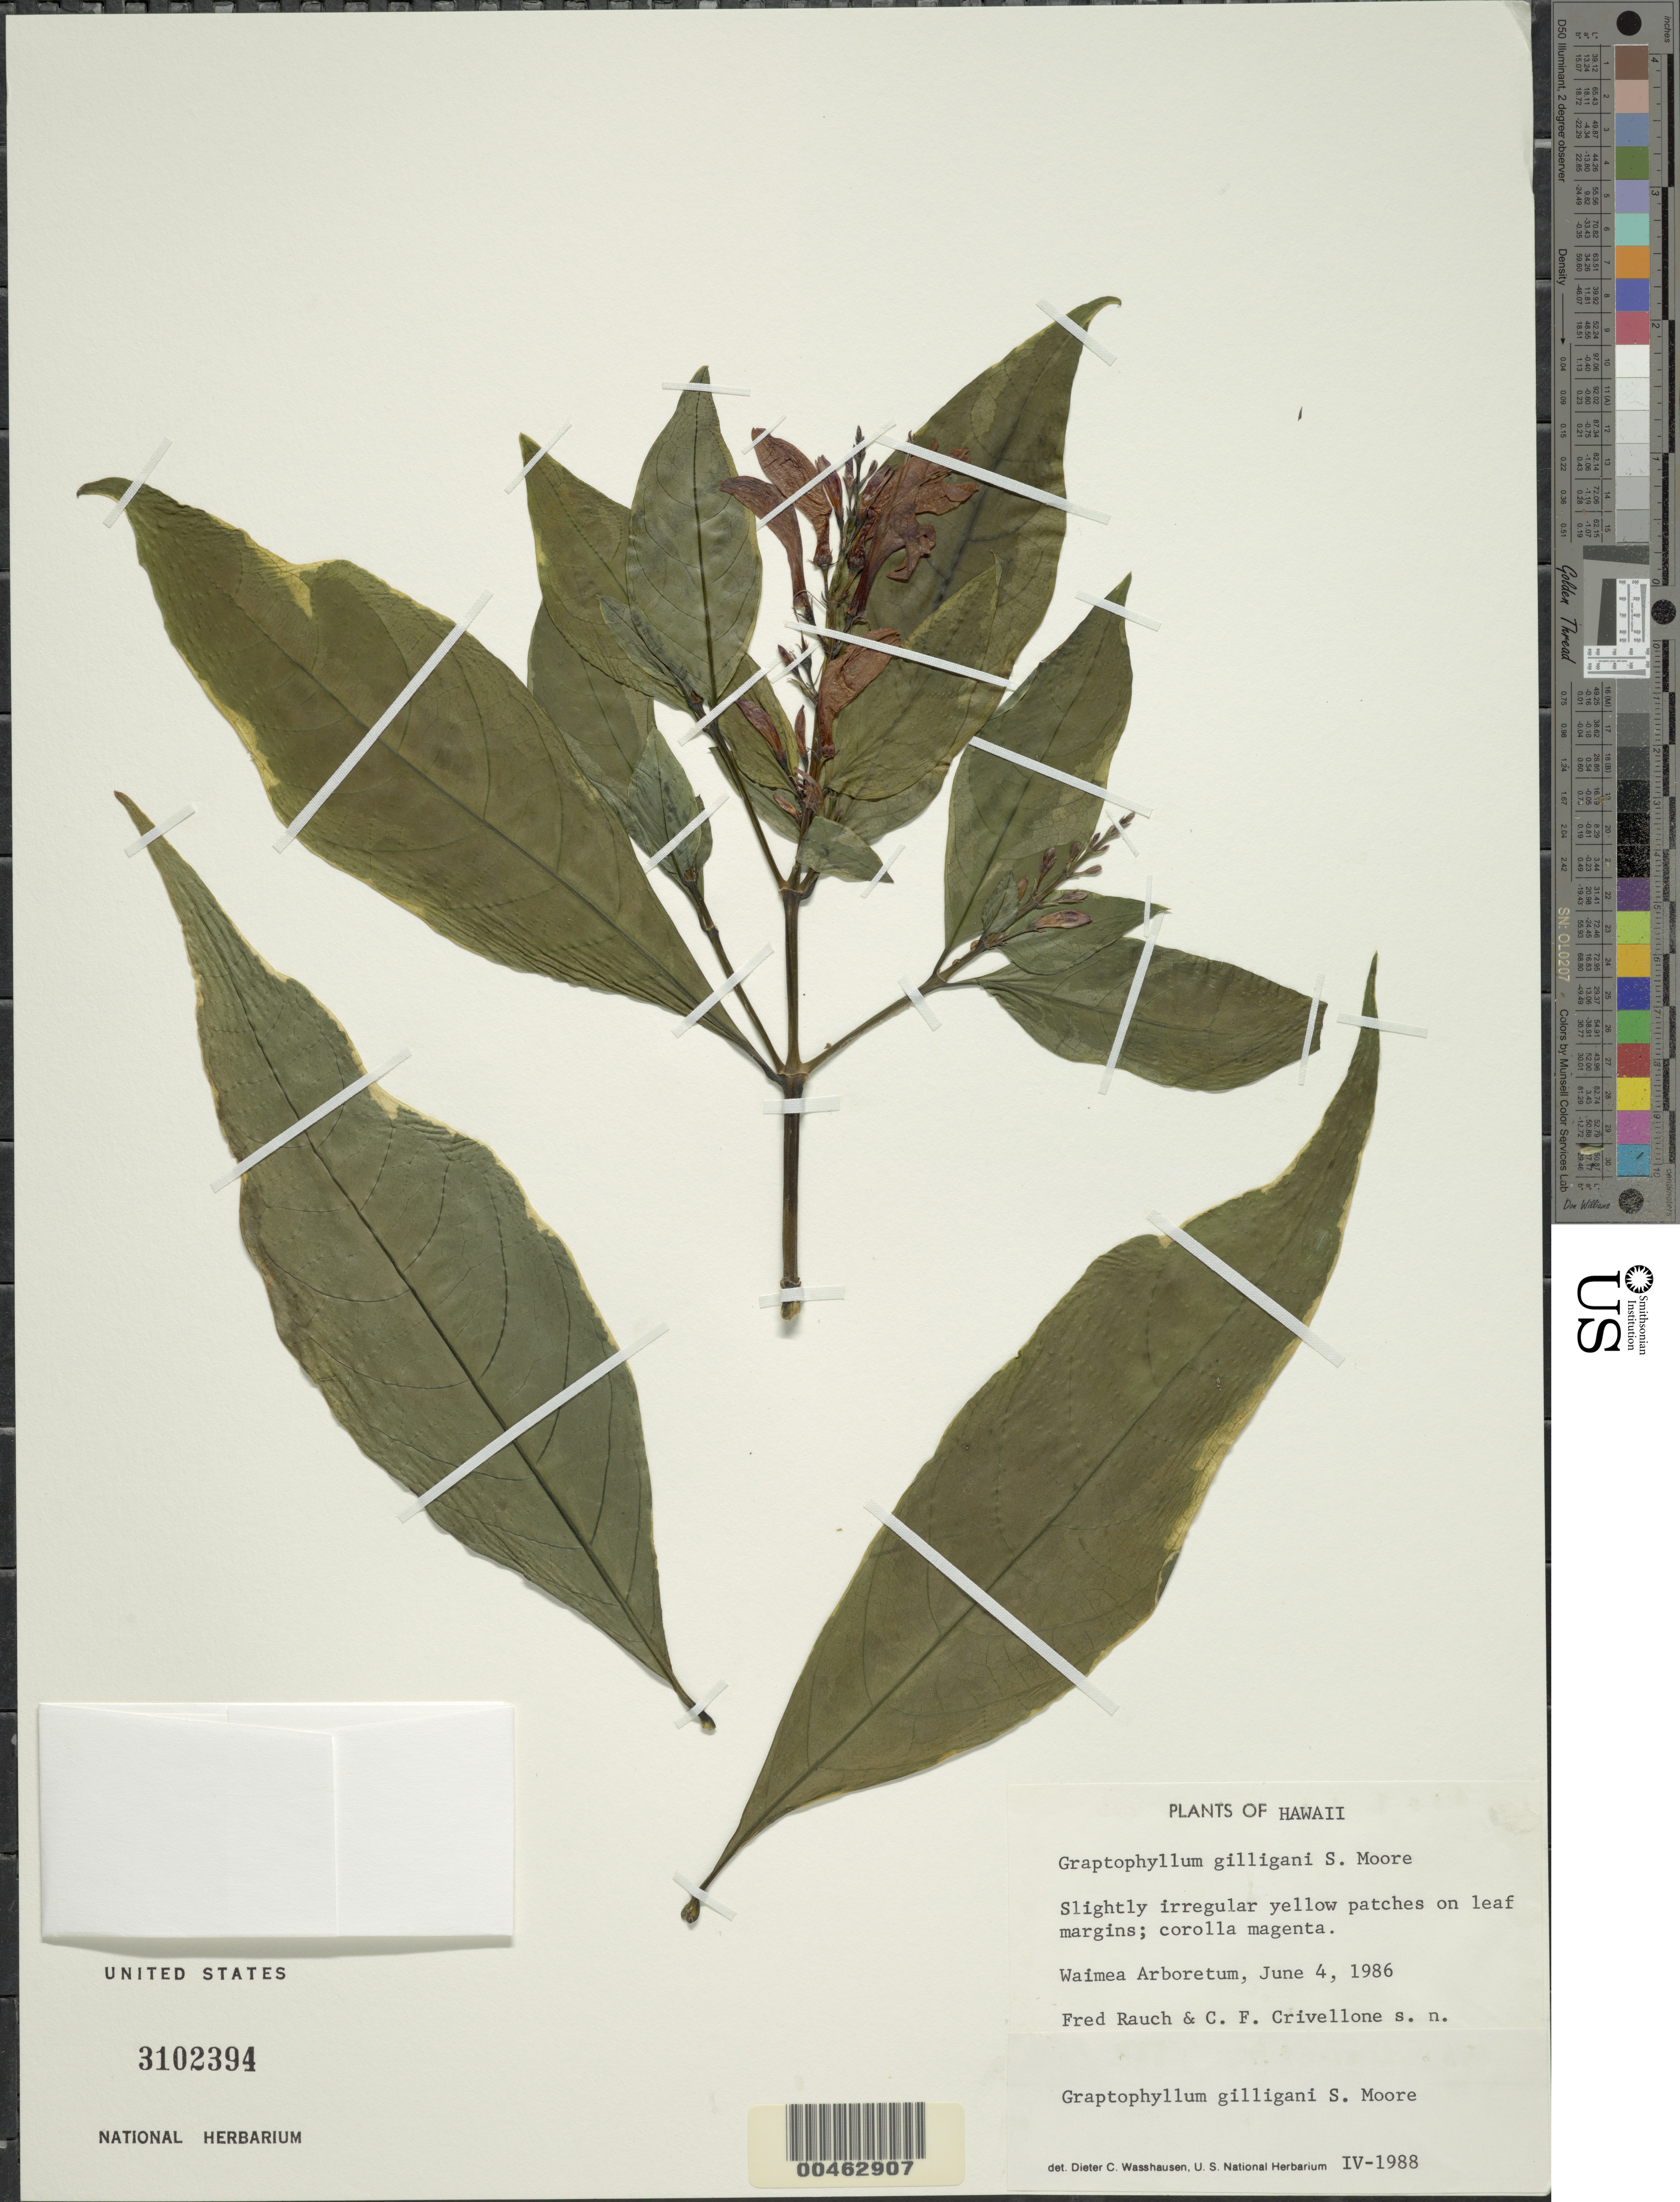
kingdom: Plantae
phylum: Tracheophyta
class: Magnoliopsida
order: Lamiales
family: Acanthaceae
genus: Graptophyllum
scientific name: Graptophyllum gilliganii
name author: (F.M. Bailey) S. Moore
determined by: Wasshausen, Dieter C., (BOT), Smithsonian Institution - National Museum of Natural History (UNITED STATES)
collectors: F. Rauch & C. Crivellone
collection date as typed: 4 Jun 1986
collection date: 1986-06-04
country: United States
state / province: Hawaii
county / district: Honolulu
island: Oahu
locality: Waimea Arboretum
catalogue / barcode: US 3102394